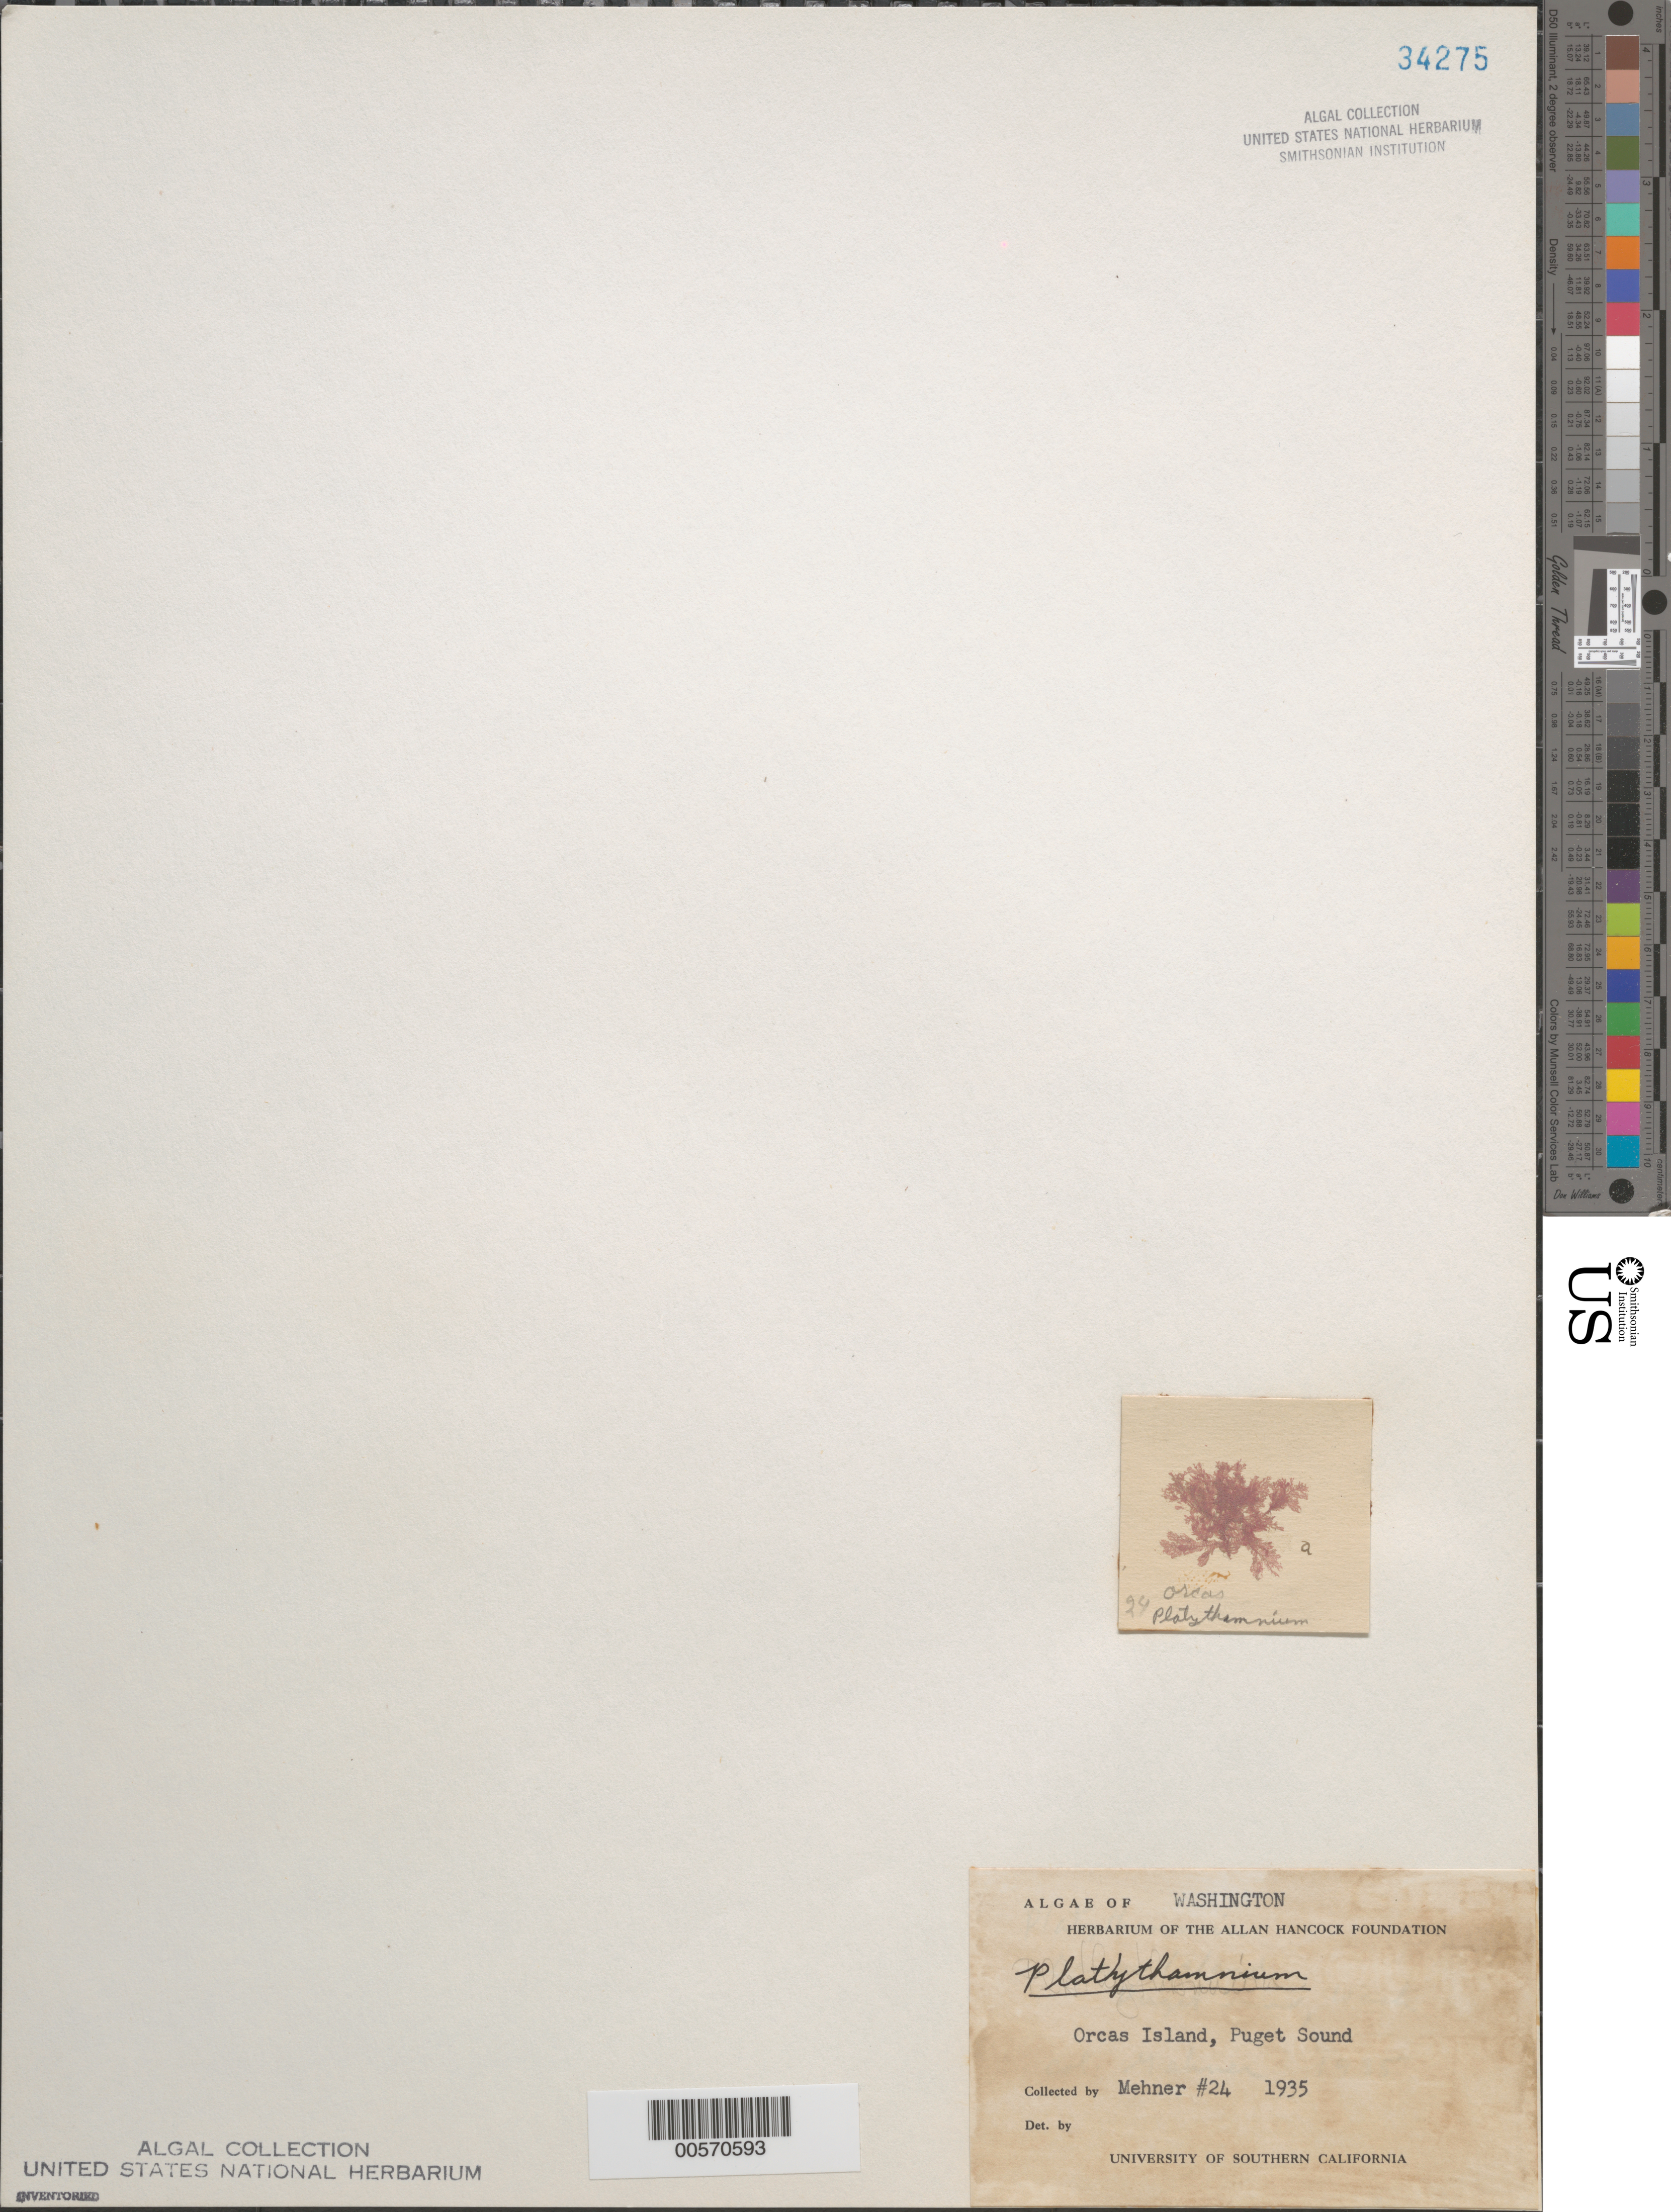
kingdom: Plantae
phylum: Rhodophyta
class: Florideophyceae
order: Ceramiales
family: Ceramiaceae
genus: Platythamnion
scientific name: Platythamnion sp.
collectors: A. Mehner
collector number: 24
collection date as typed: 1935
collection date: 1935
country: United States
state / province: Washington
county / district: San Juan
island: Orcas Island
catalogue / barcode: US 34275